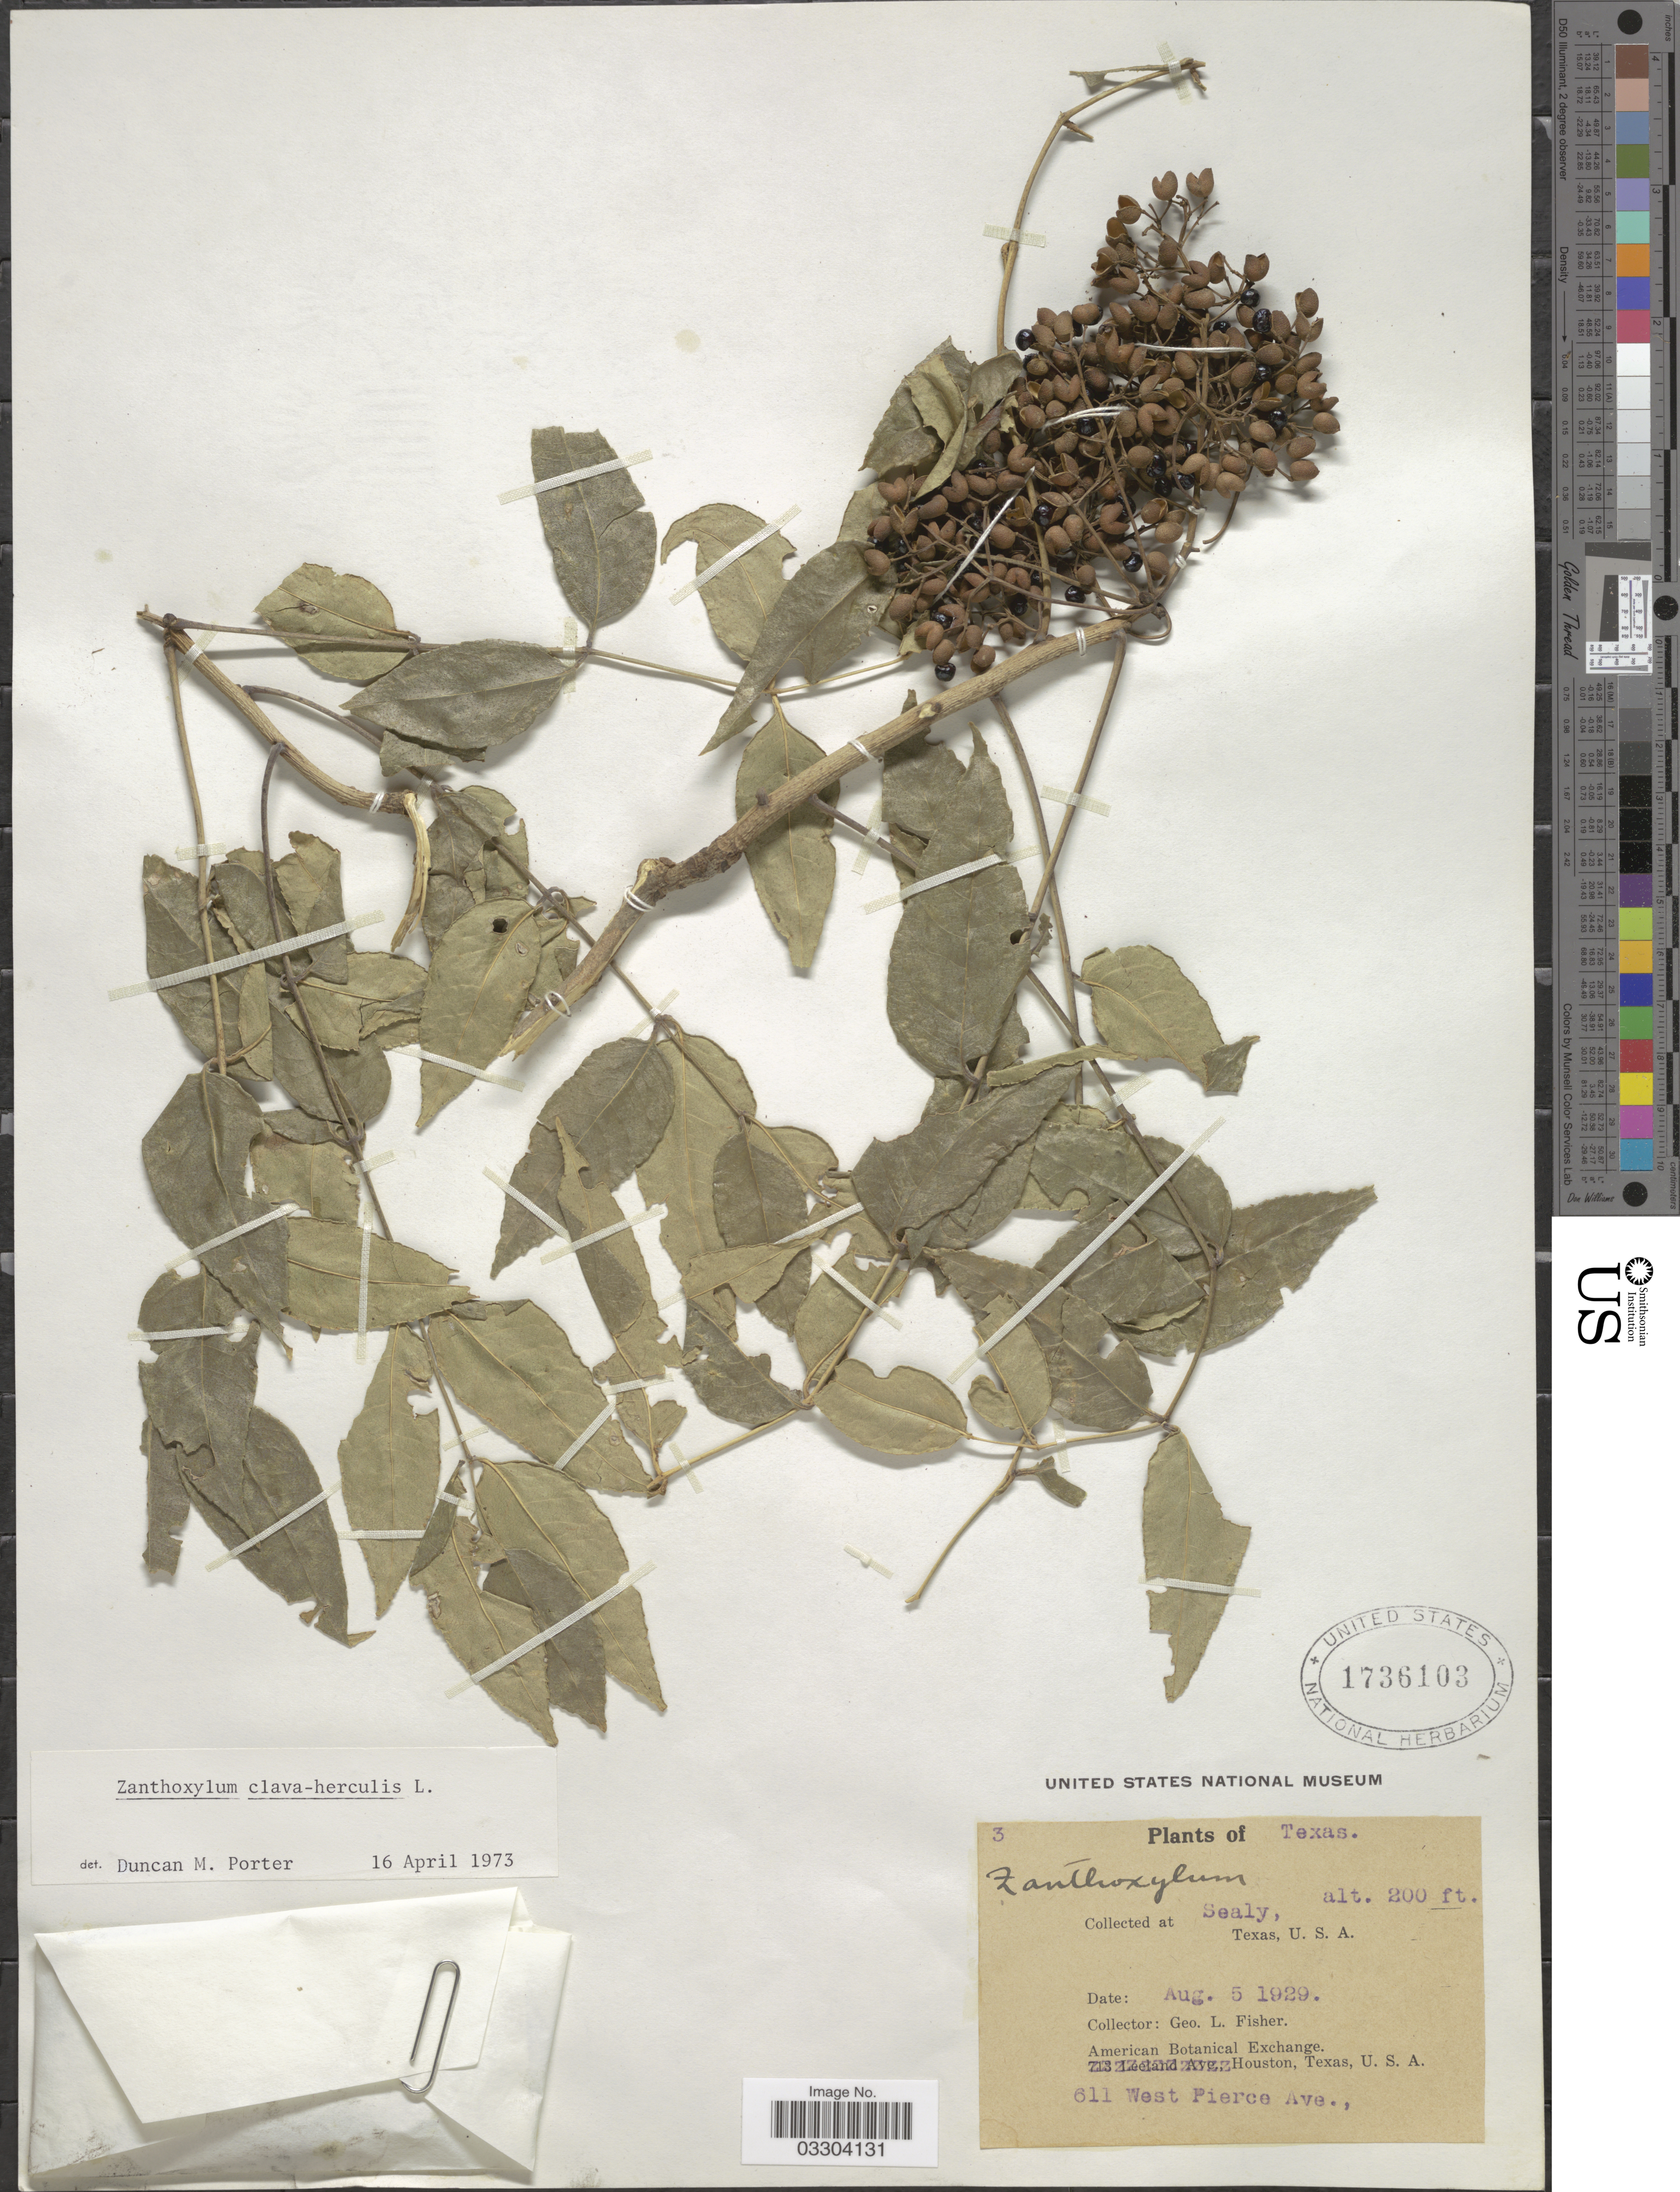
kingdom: Plantae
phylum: Tracheophyta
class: Magnoliopsida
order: Sapindales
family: Rutaceae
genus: Zanthoxylum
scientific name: Zanthoxylum clava-herculis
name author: L.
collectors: G. L. Fisher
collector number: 3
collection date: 1929-08-05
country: United States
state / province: Texas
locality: Sealy.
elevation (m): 61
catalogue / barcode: US 1736103